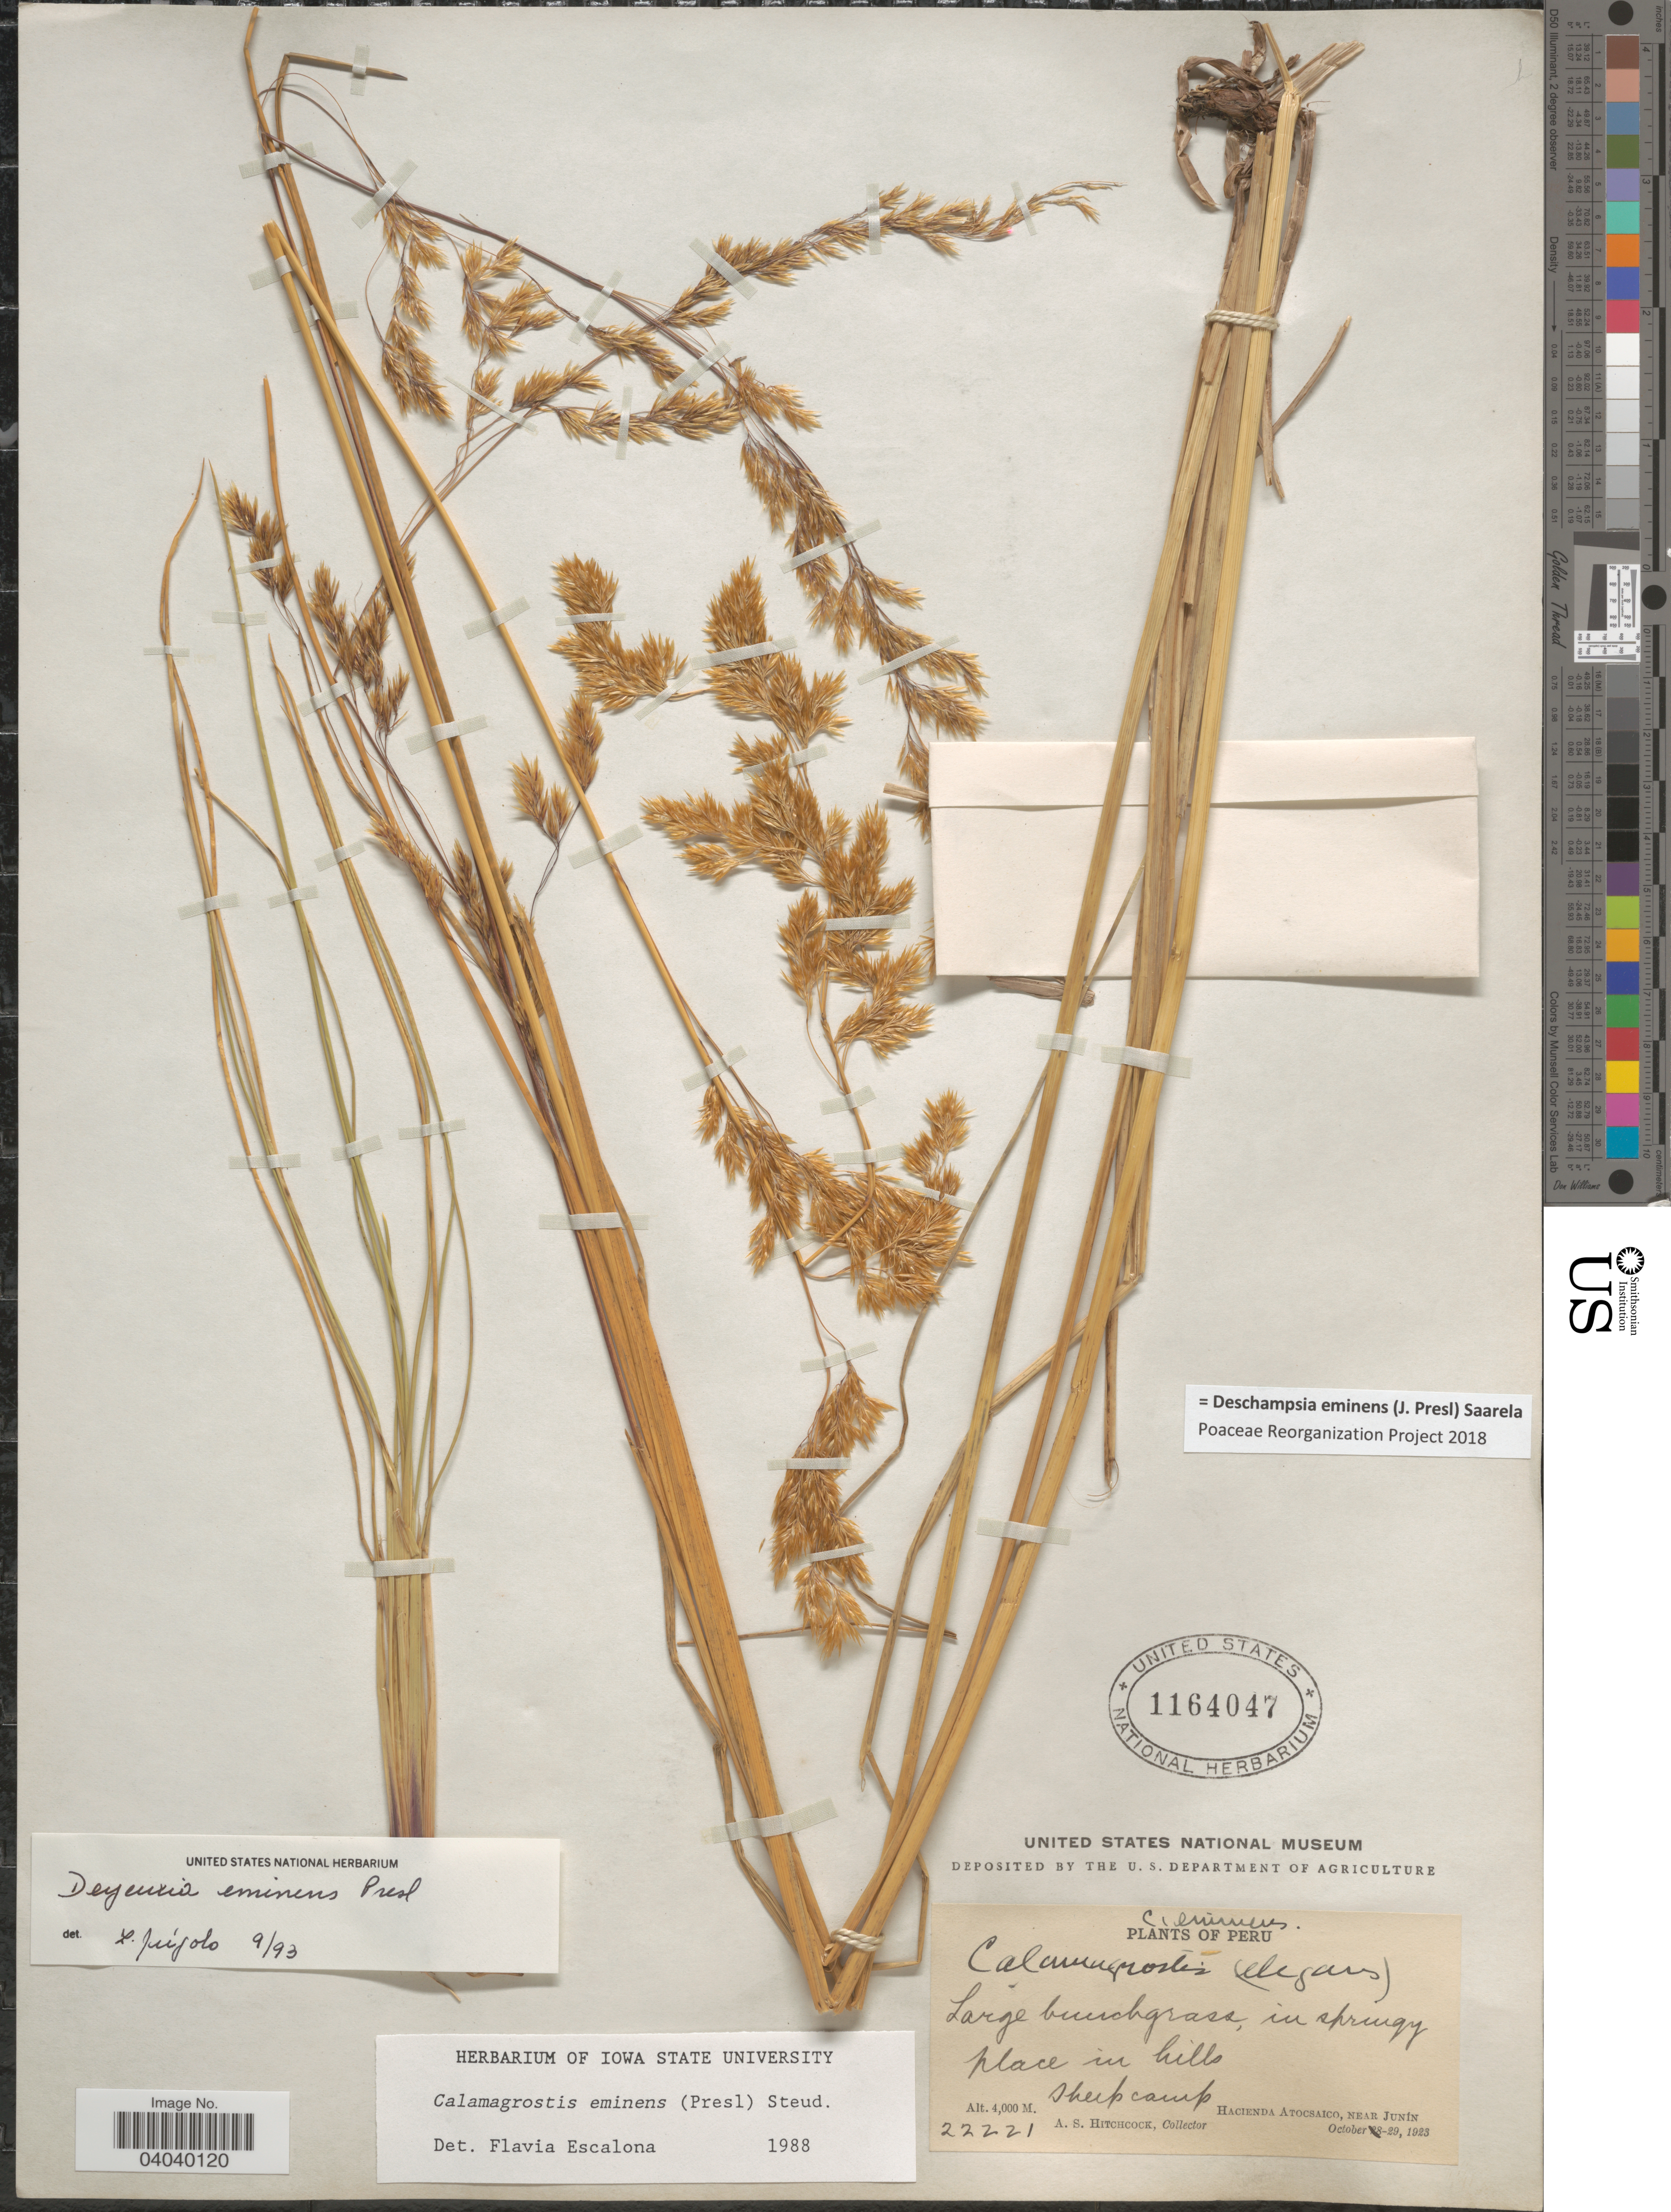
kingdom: Plantae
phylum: Tracheophyta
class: Liliopsida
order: Poales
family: Poaceae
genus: Deschampsia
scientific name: Deschampsia eminens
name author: (J. Presl) Saarela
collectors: A. S. Hitchcock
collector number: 22221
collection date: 1923-10-29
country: Peru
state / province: Junín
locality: Sheep Camp. Hacienda Atocsaico, near Junín.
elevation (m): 4000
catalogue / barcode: US 1164047